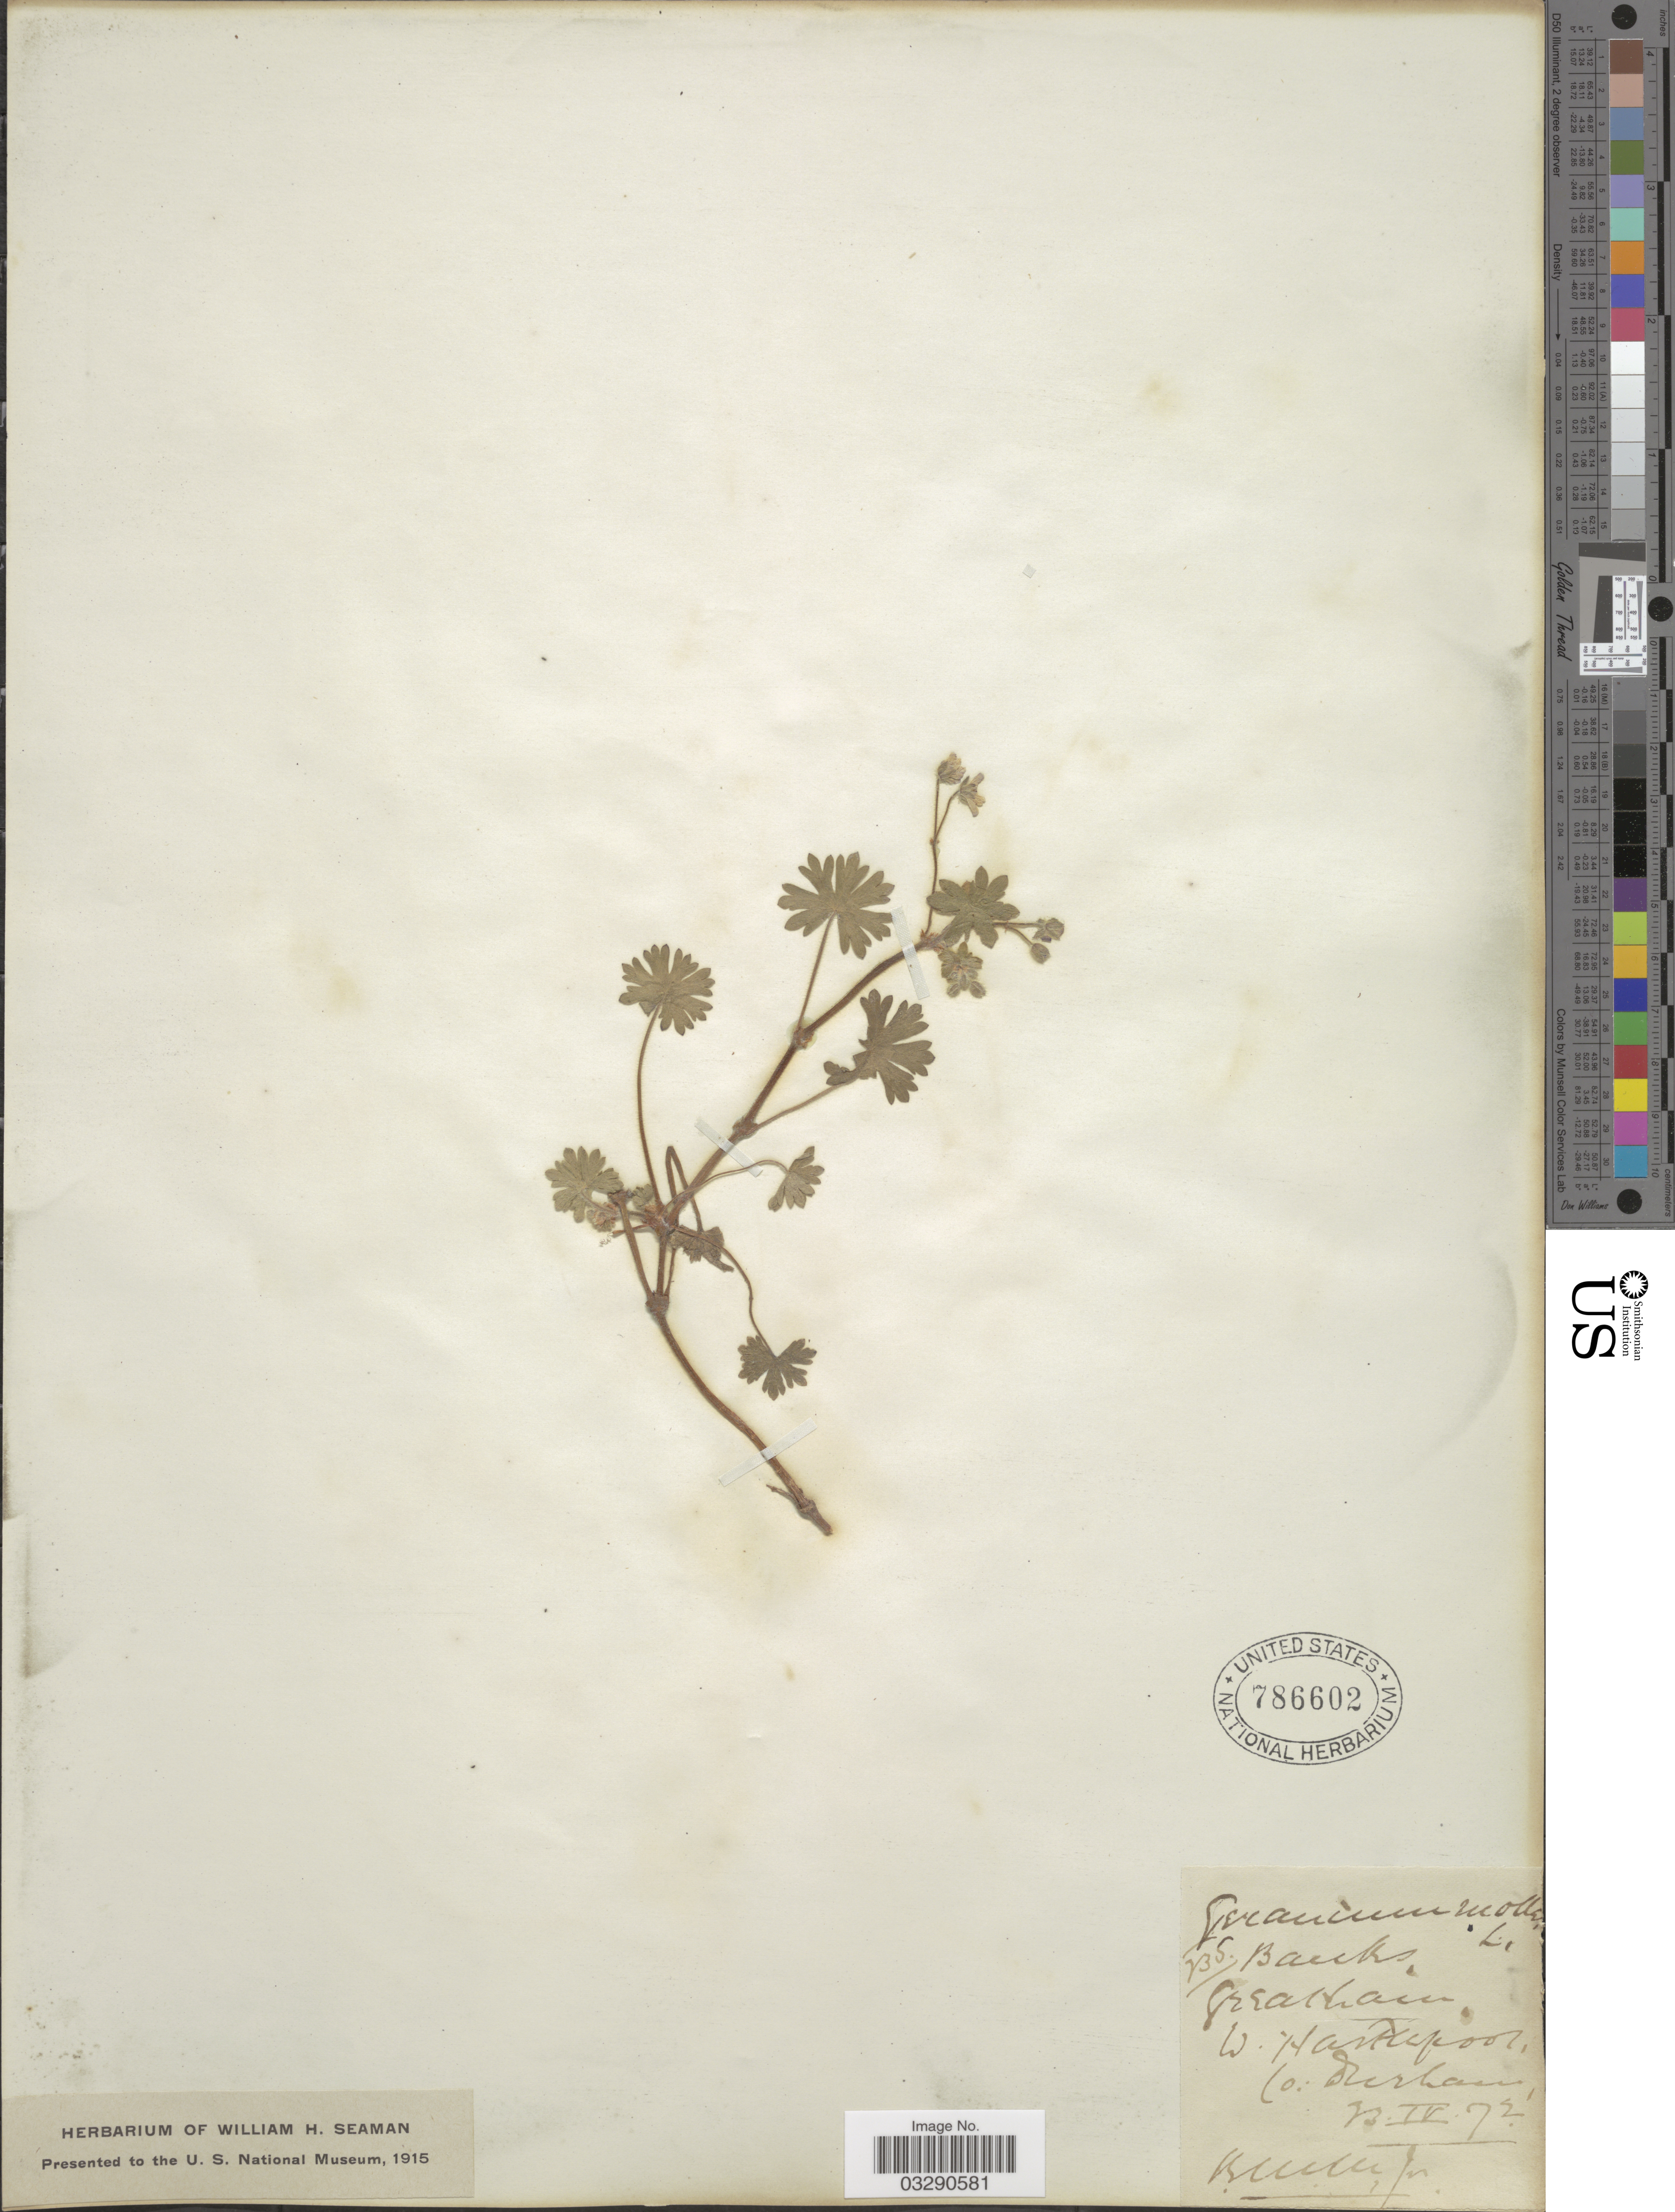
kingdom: Plantae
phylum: Tracheophyta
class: Magnoliopsida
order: Geraniales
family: Geraniaceae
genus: Geranium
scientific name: Geranium molle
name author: L.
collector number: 235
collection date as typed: Transcribed d/m/y: 23/4/72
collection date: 1872-04-23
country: United Kingdom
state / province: England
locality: W. Hartlepool Co: Durham.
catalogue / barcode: US 786602